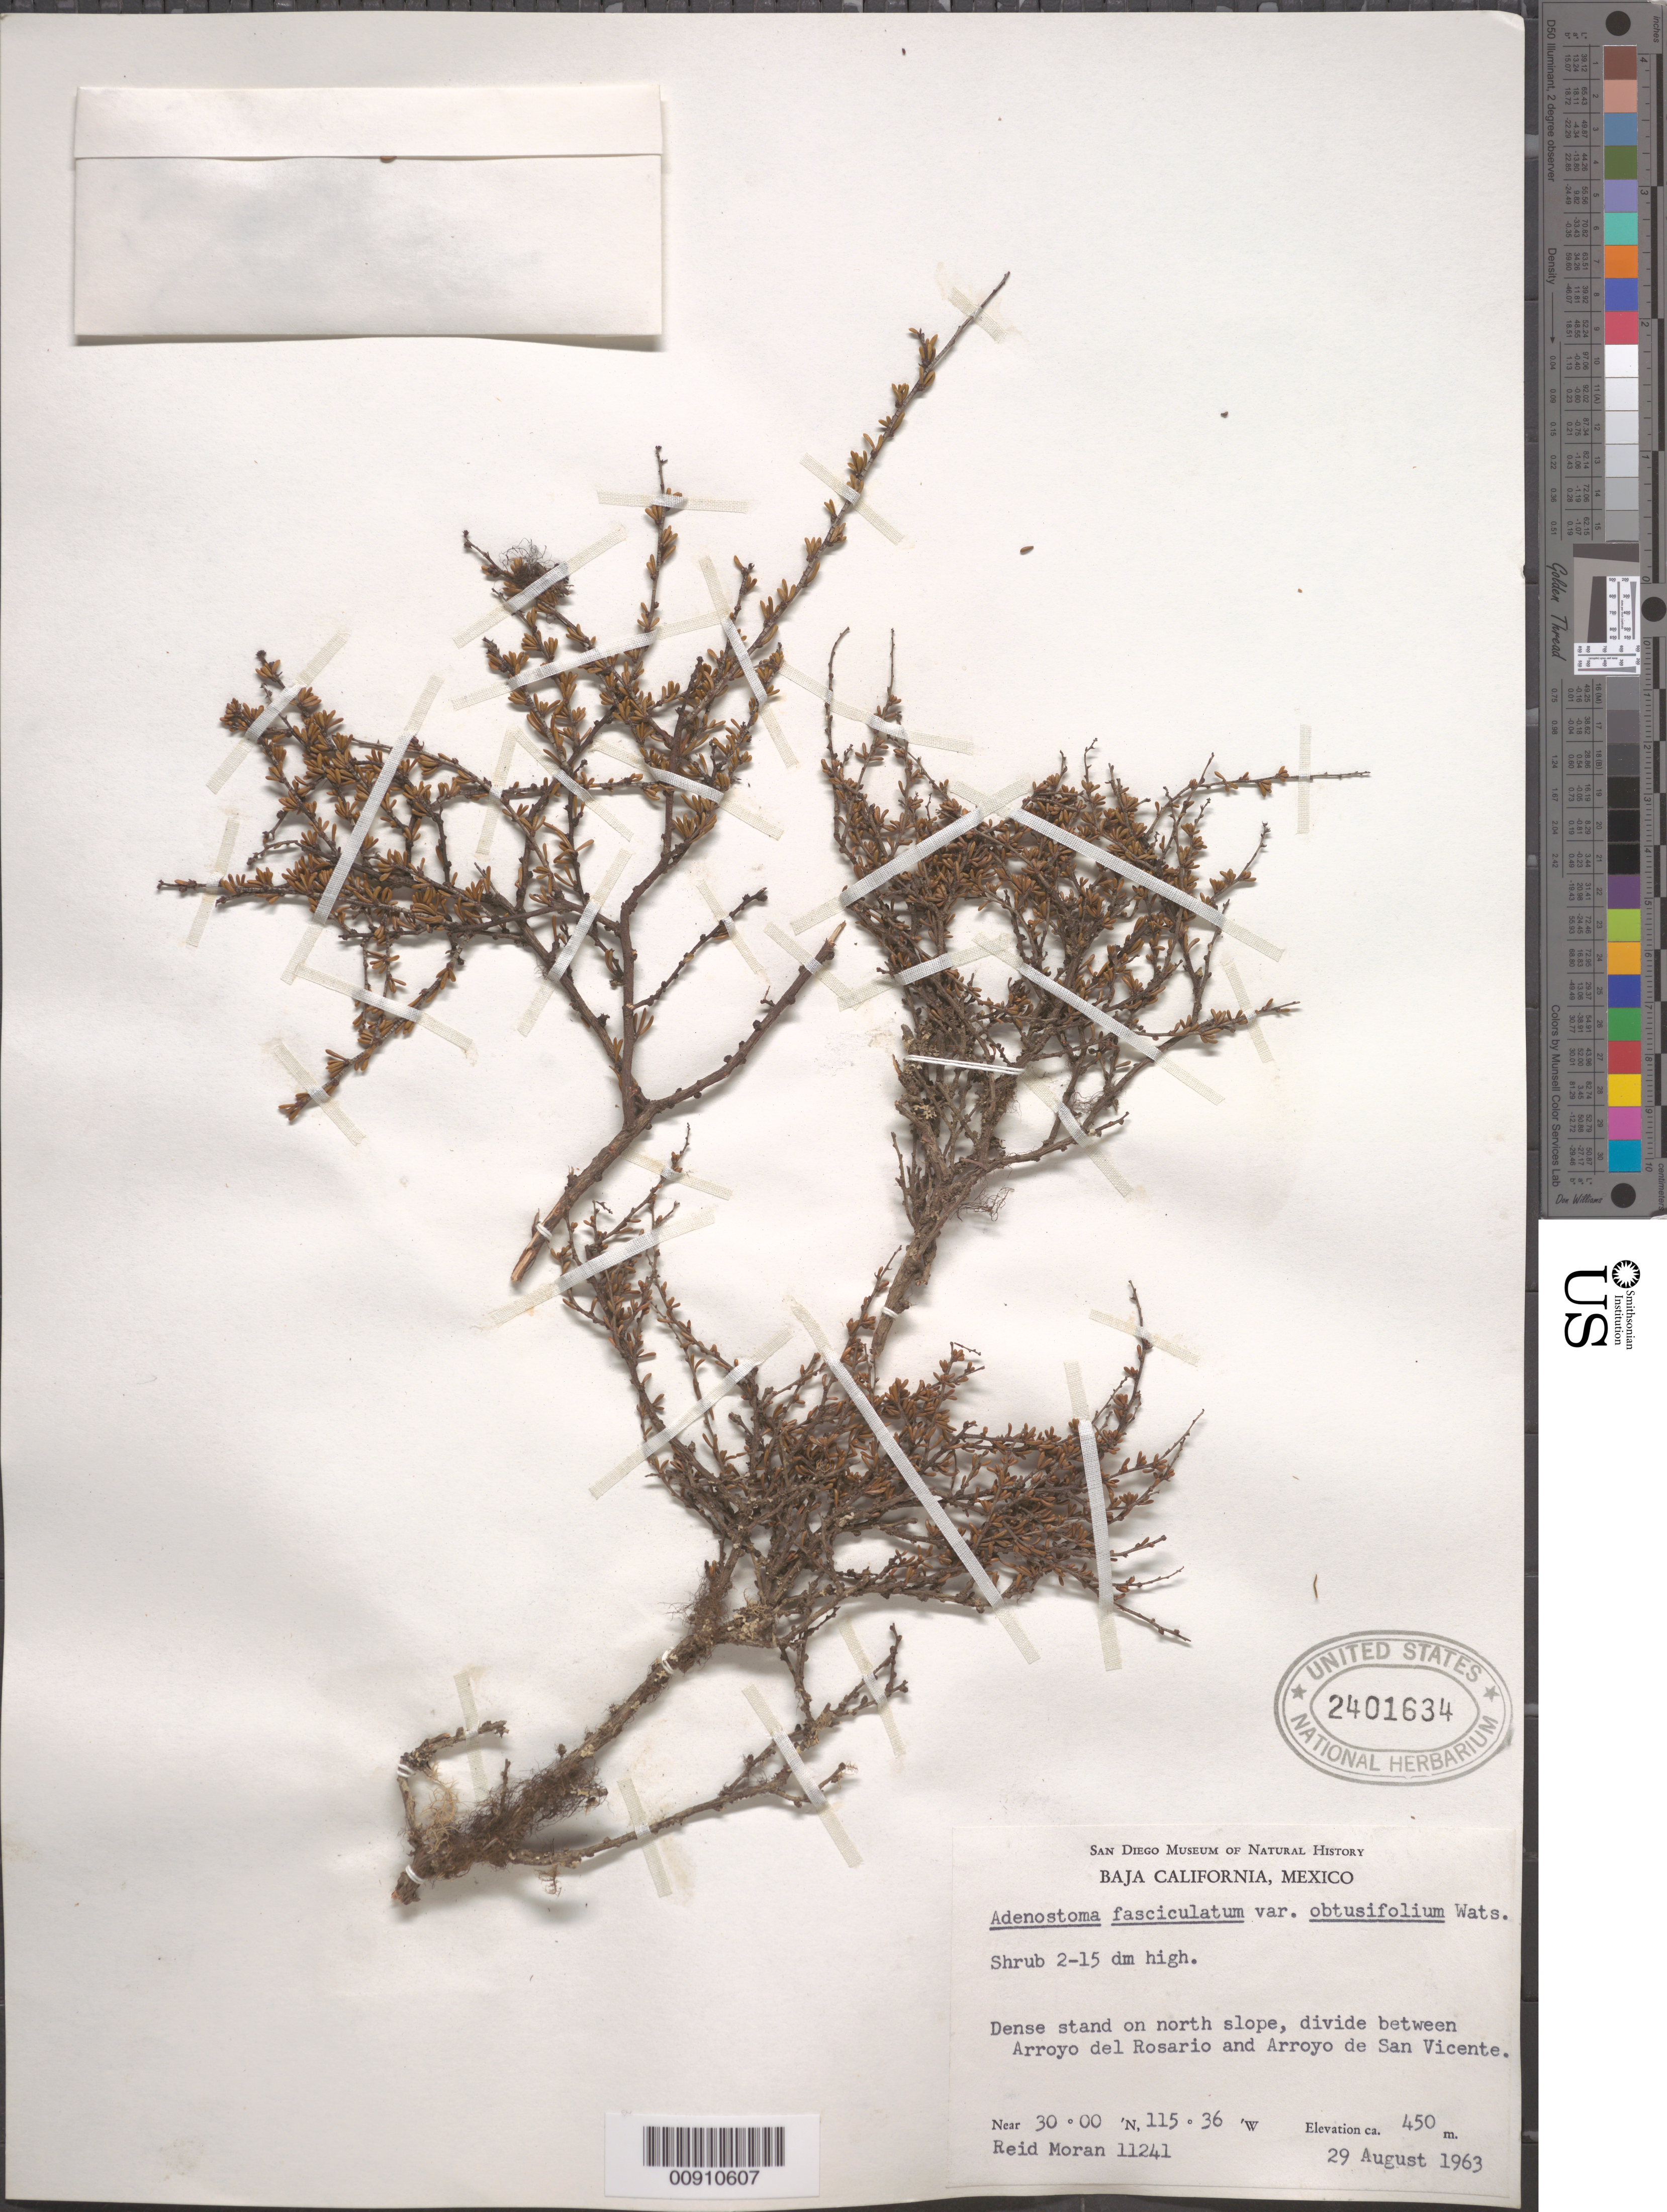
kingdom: Plantae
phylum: Tracheophyta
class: Magnoliopsida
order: Rosales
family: Rosaceae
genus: Adenostoma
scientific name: Adenostoma fasciculatum var. obtusifolium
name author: S. Watson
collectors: R. V. Moran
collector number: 11241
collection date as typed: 29 Aug 1963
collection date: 1963-08-29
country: Mexico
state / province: Baja California Norte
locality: Divide between Arroyo del Rosario and Arroyo de San Vicente. Baja California.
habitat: North slope.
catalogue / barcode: US 2401634